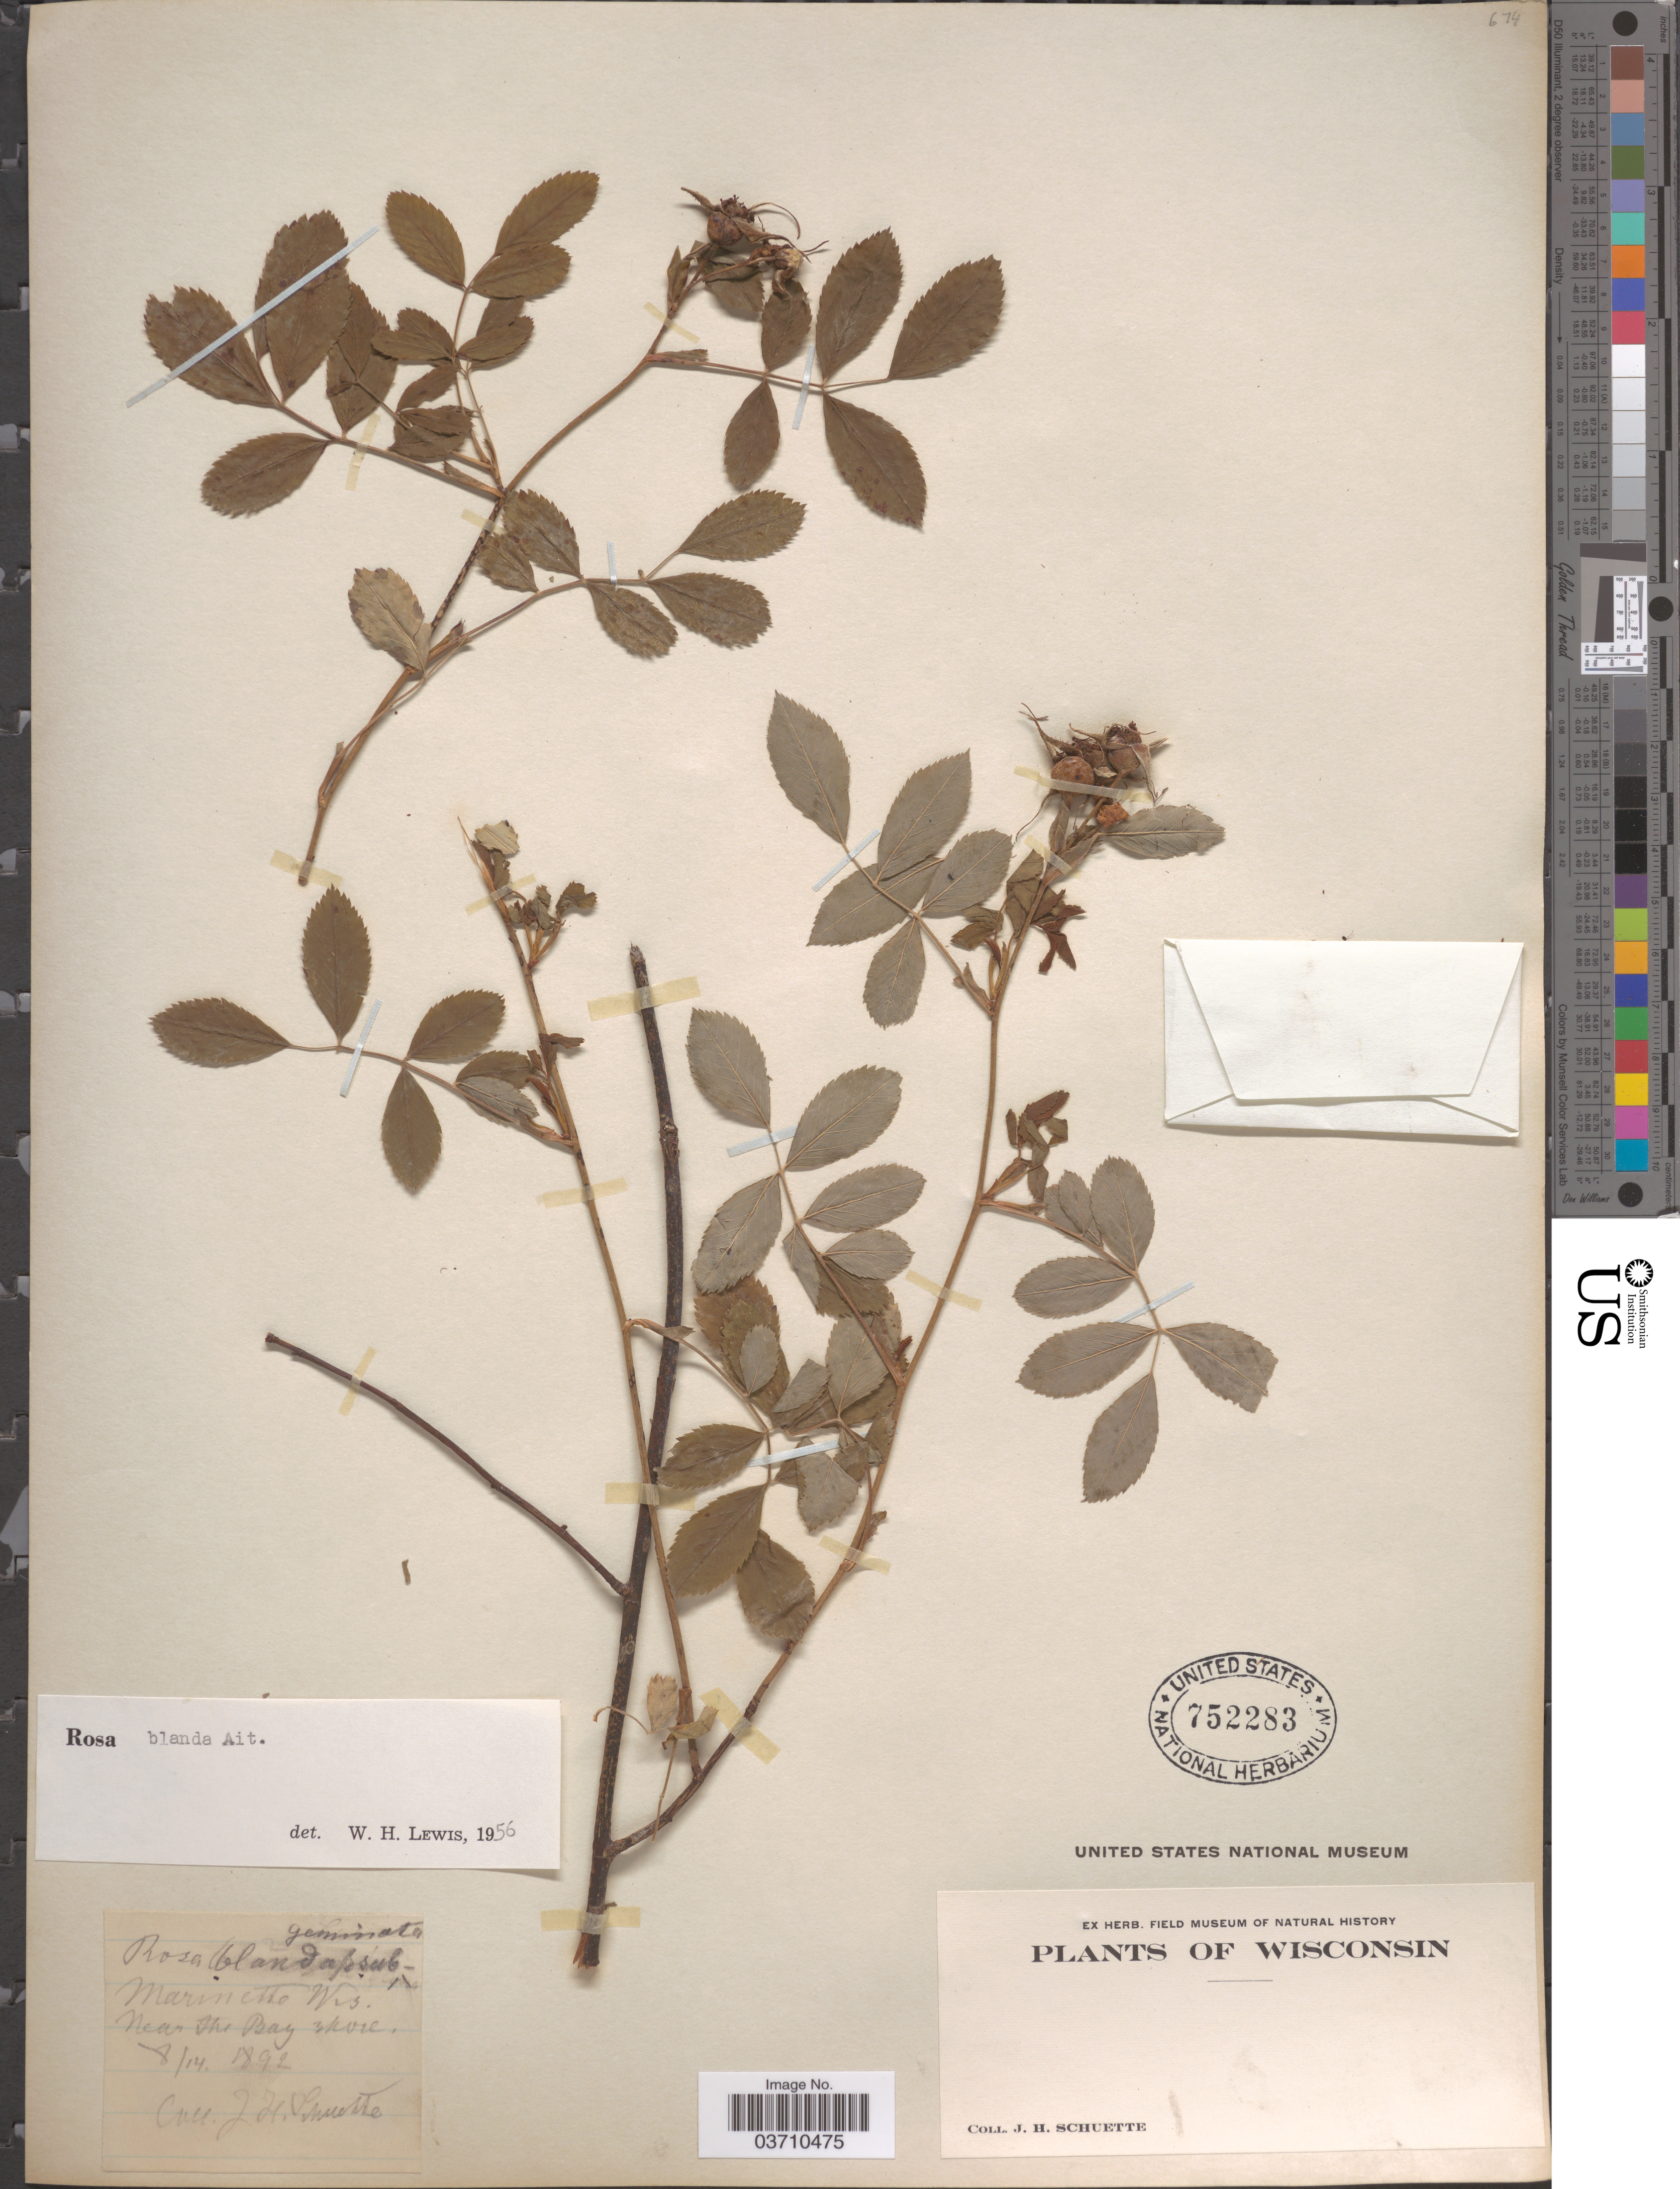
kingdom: Plantae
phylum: Tracheophyta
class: Magnoliopsida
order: Rosales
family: Rosaceae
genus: Rosa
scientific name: Rosa blanda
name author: Aiton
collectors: J. H. Schuette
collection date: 1892-08-14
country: United States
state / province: Wisconsin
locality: Marinette. Near the Bay shore.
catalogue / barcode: US 752283